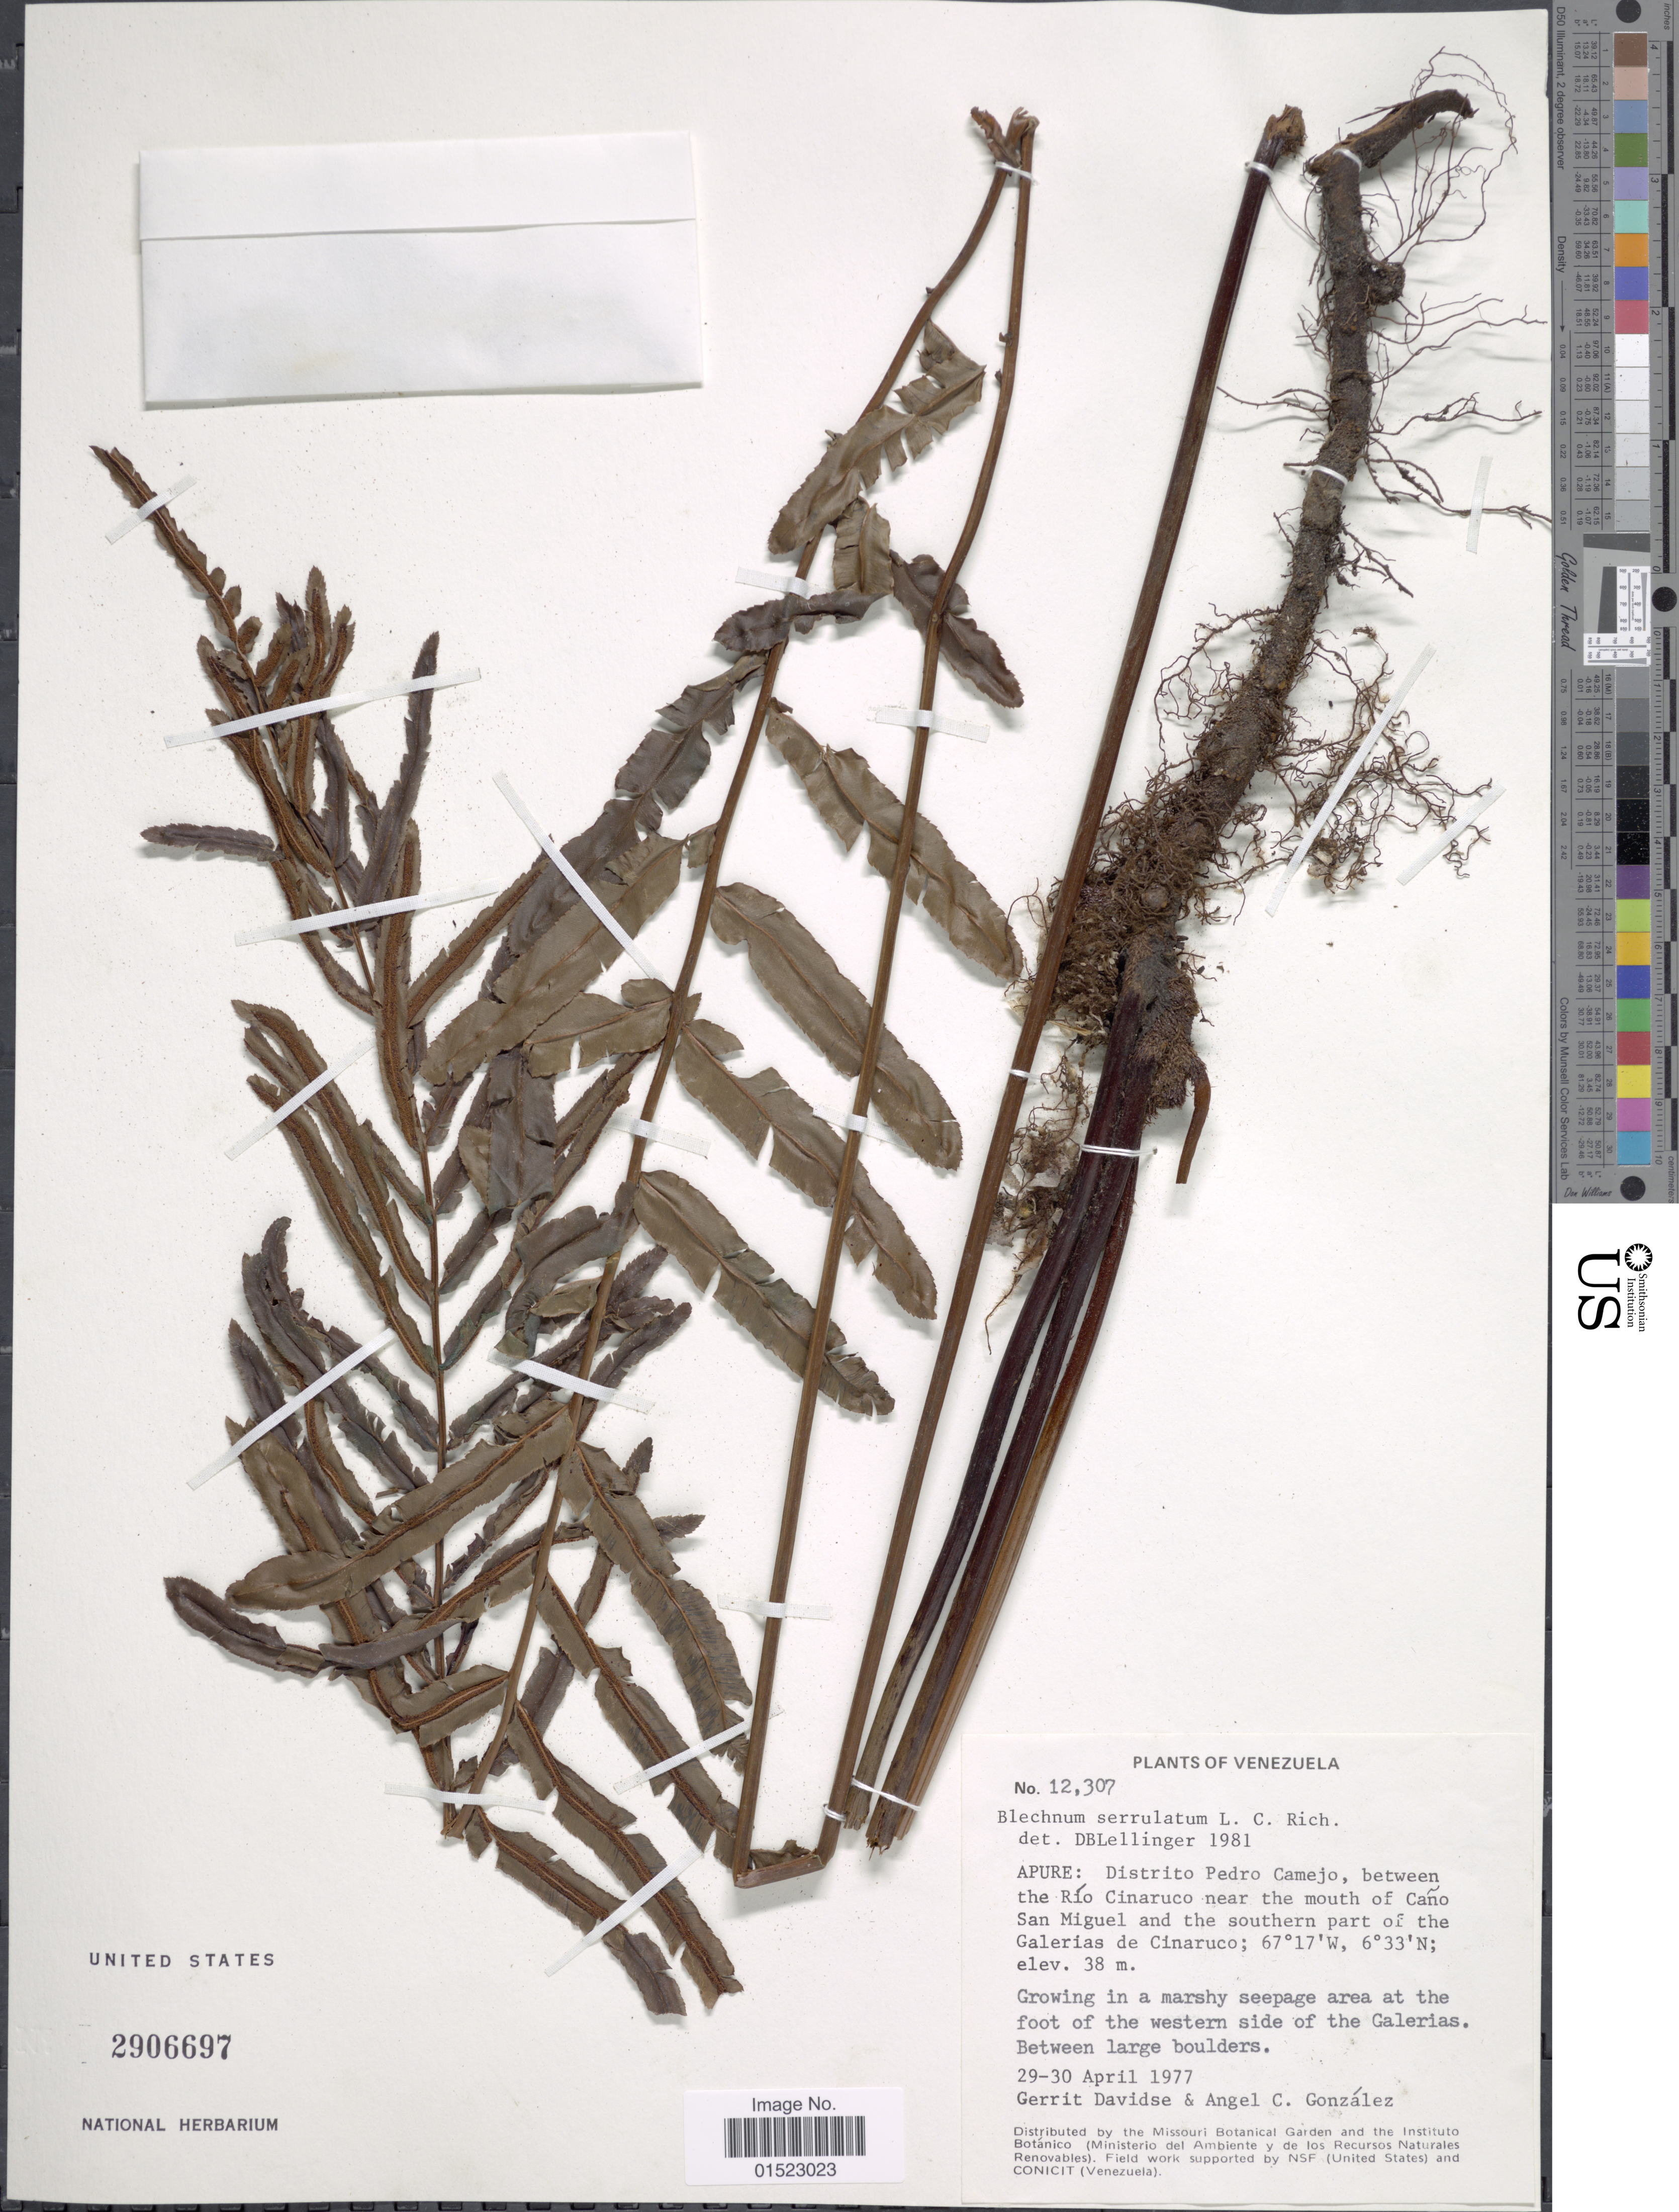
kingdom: Plantae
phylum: Tracheophyta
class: Polypodiopsida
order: Polypodiales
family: Blechnaceae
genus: Telmatoblechnum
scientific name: Telmatoblechnum serrulatum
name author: (Rich.) Perrie et al.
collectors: G. Davidse & A. C. González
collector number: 12307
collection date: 1977-04-29/1977-04-30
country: Venezuela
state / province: Apure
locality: Distrito Pedro Camejo, between the Rio Cinaruco near the mouth of Cano San Miguel and the southern part of the Galerias de Cinaruco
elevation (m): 38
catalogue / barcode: US 2906697